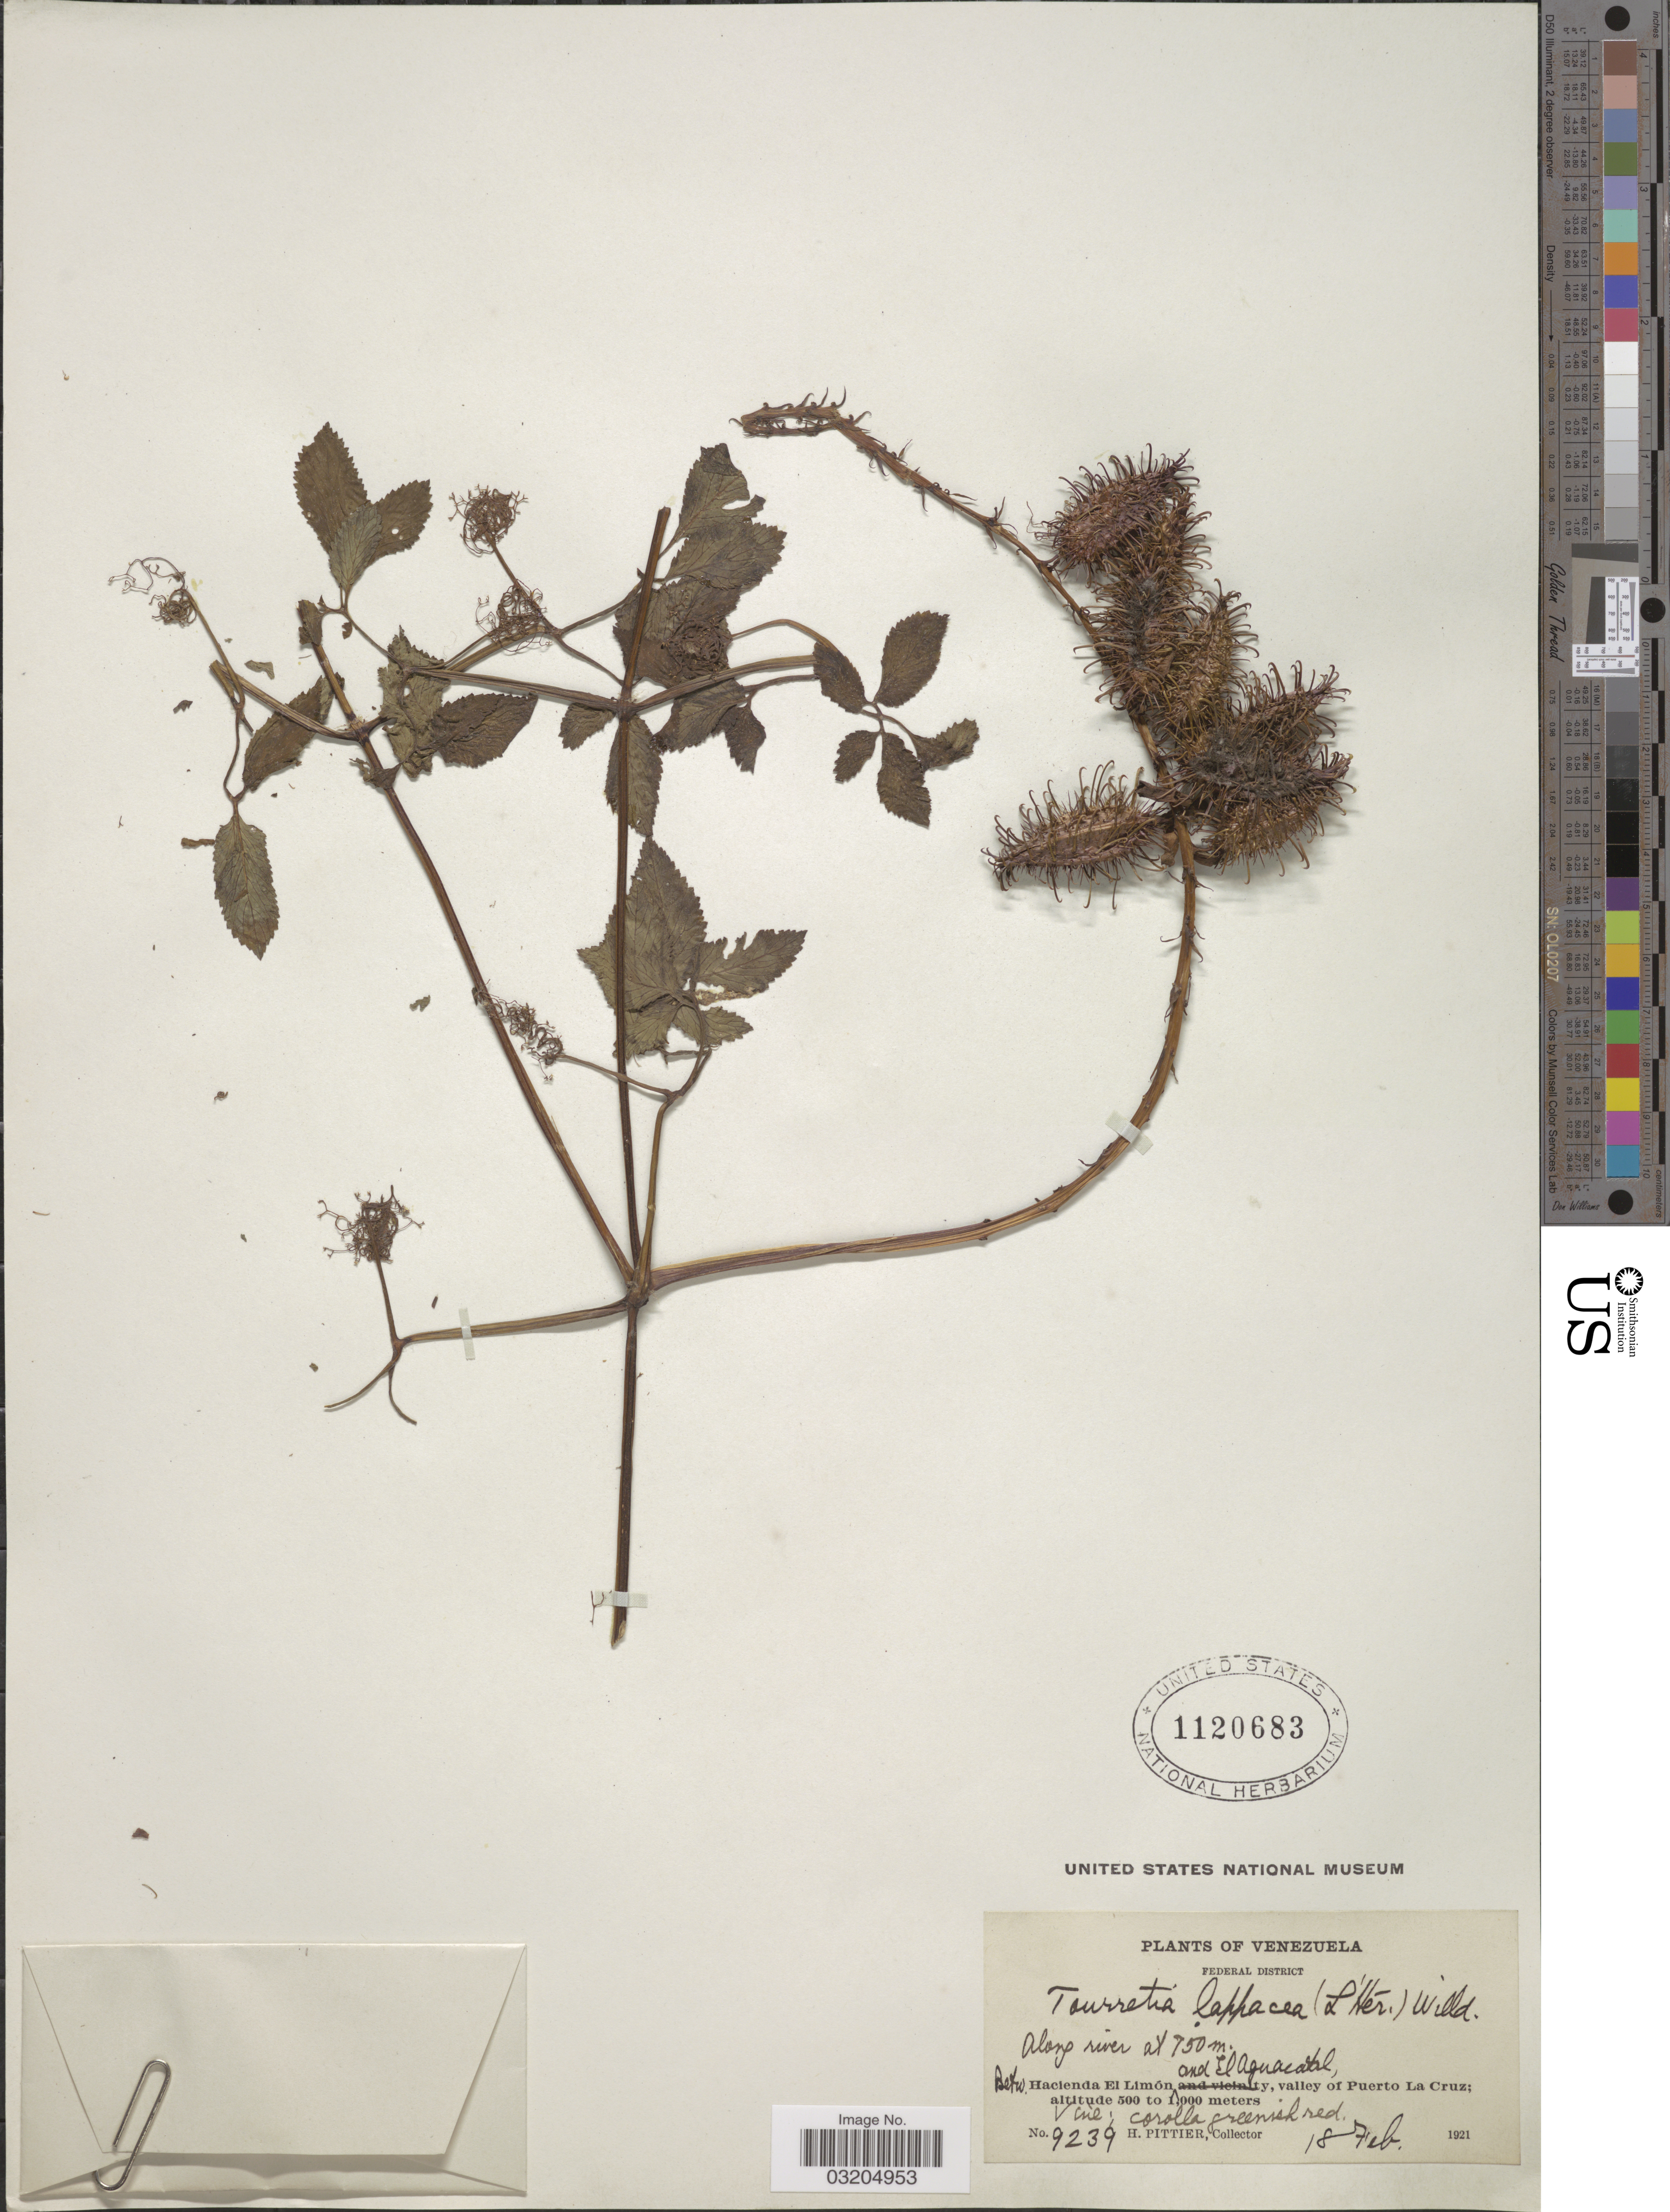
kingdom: Plantae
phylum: Tracheophyta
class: Magnoliopsida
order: Lamiales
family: Bignoniaceae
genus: Tourrettia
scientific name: Tourrettia lappacea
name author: (L'Hér.) Willd.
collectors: H. F. Pittier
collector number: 9239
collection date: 1921-02-18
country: Venezuela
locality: Federal District. Betw. Hacienda El Limón and El Aguacatal, valley of Puerto La Cruz.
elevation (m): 500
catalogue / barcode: US 1120683